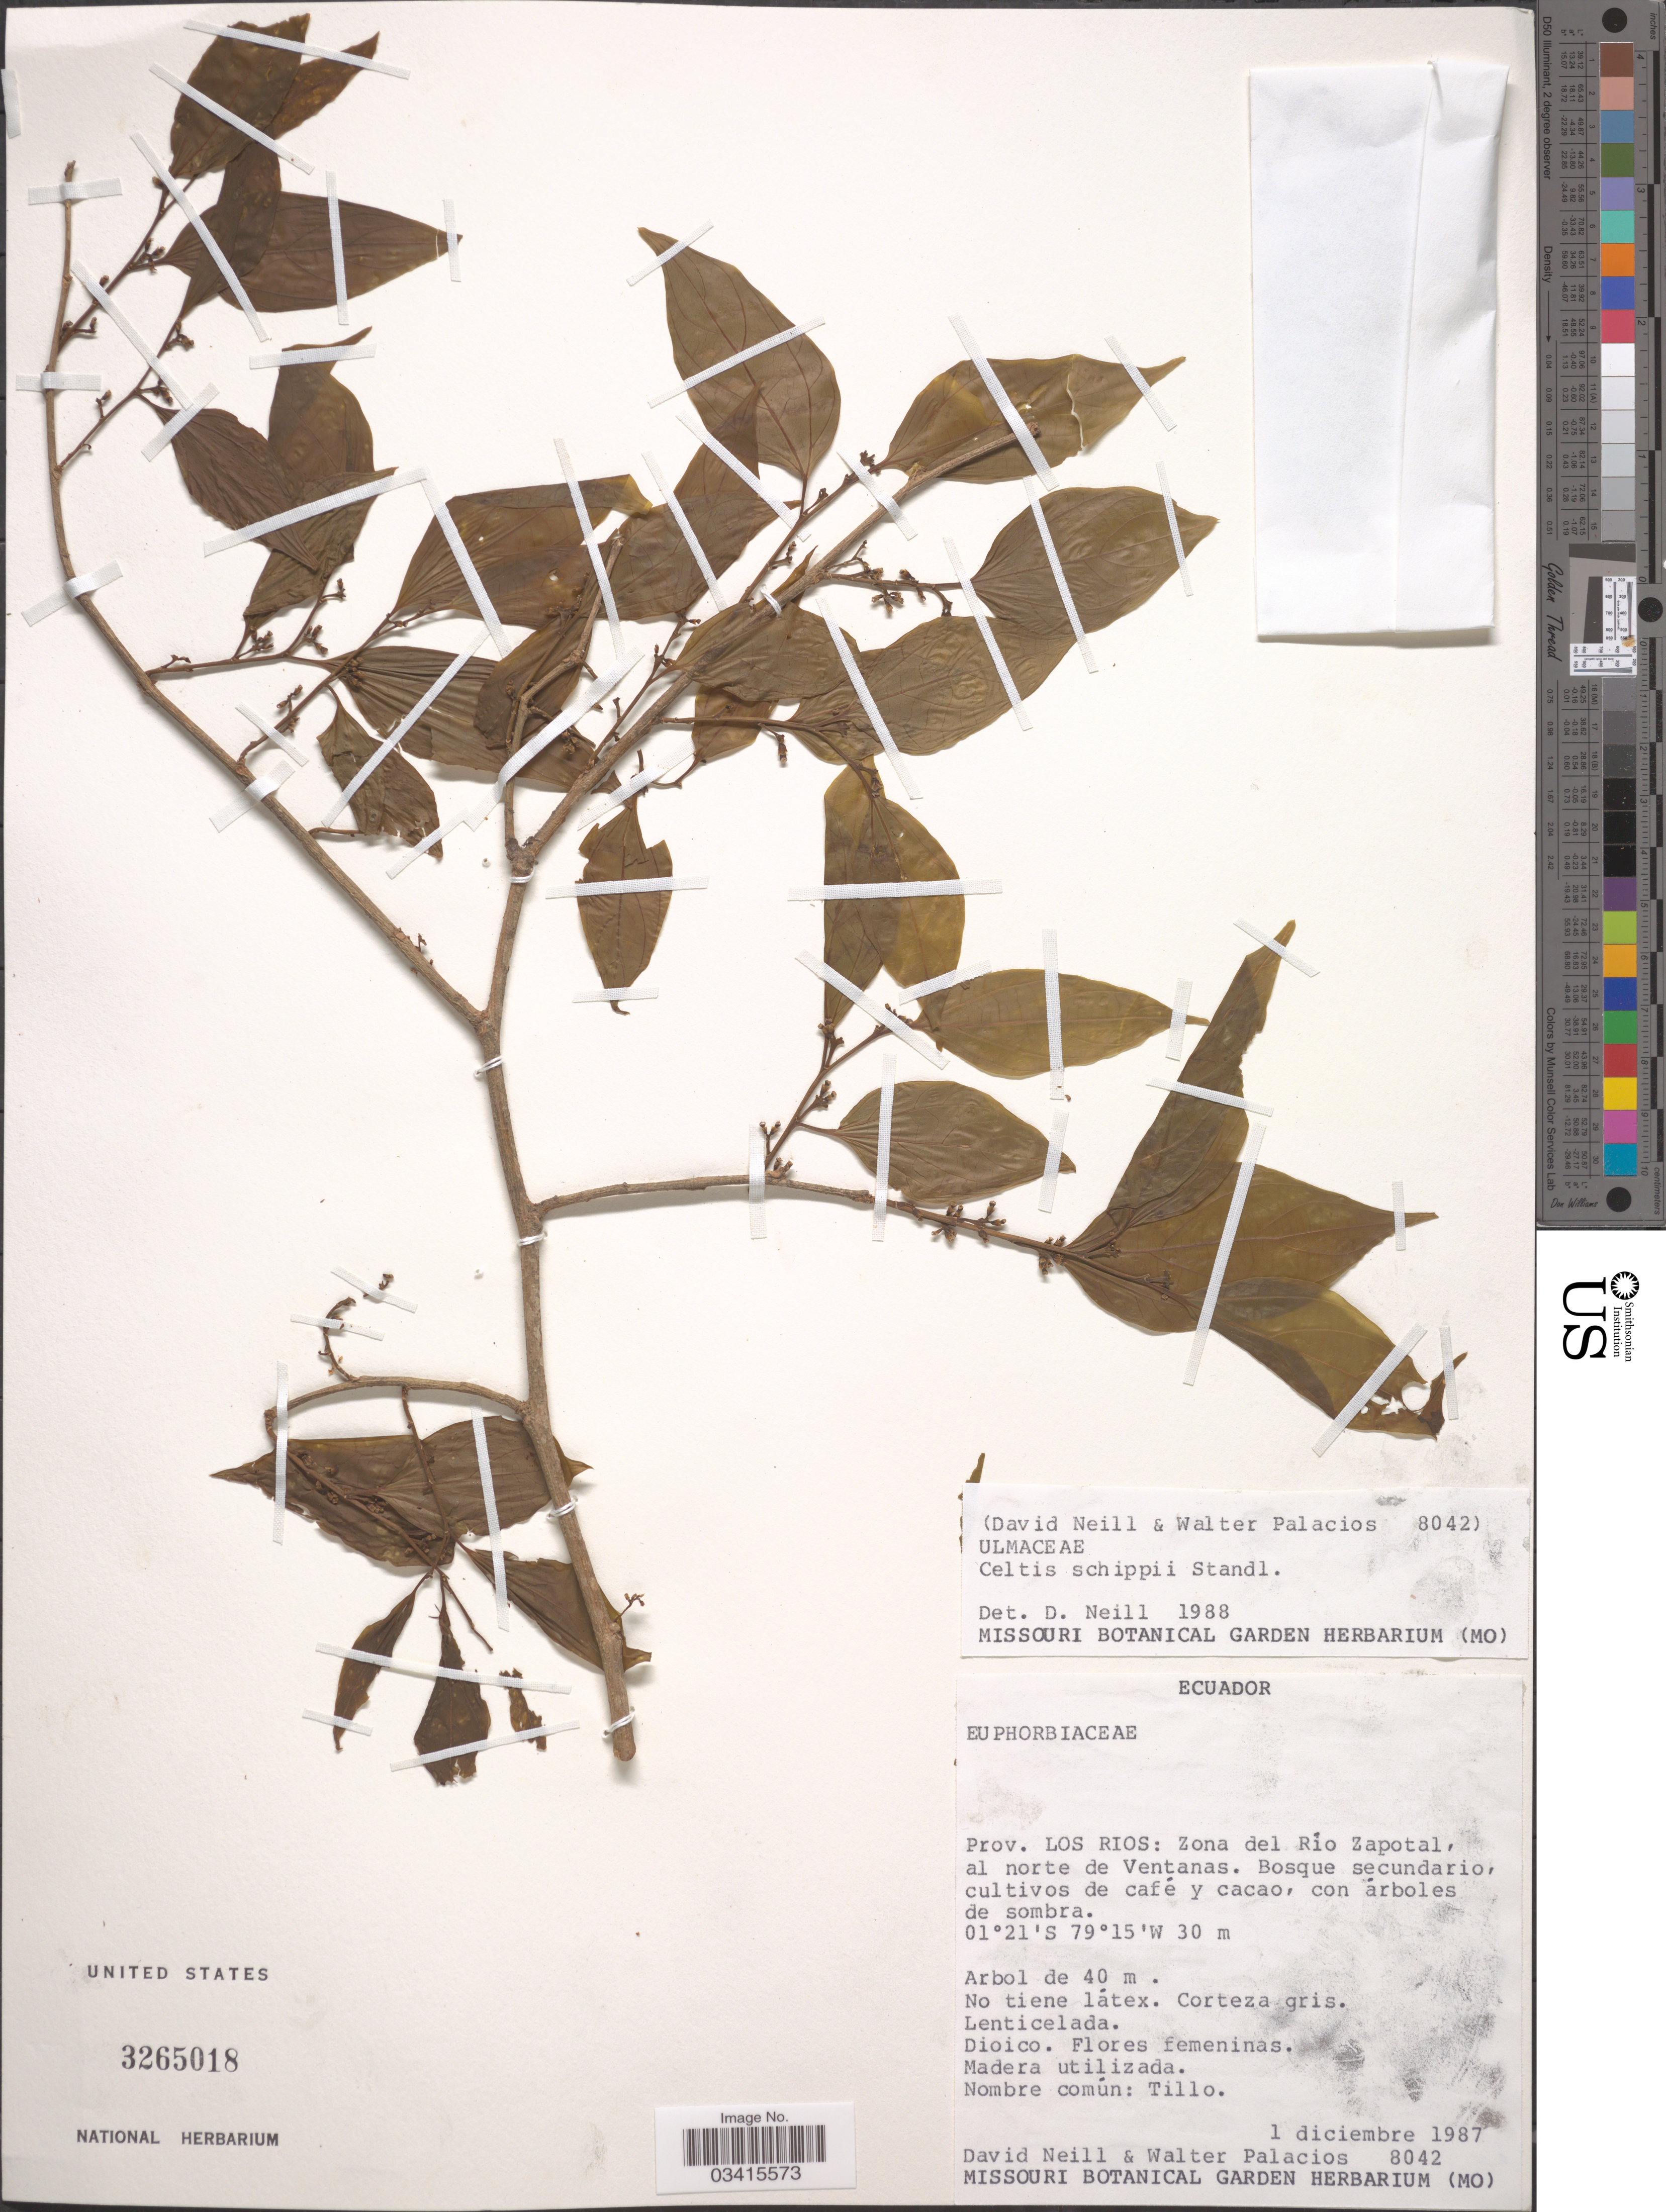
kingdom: Plantae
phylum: Tracheophyta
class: Magnoliopsida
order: Rosales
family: Cannabaceae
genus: Celtis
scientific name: Celtis schippii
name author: Standl.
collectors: D. Neill & W. Palacios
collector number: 8042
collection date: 1987-12-01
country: Ecuador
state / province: Los Ríos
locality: Zona del Río Zapotal, al norte de Ventanas.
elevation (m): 30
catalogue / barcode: US 3265018